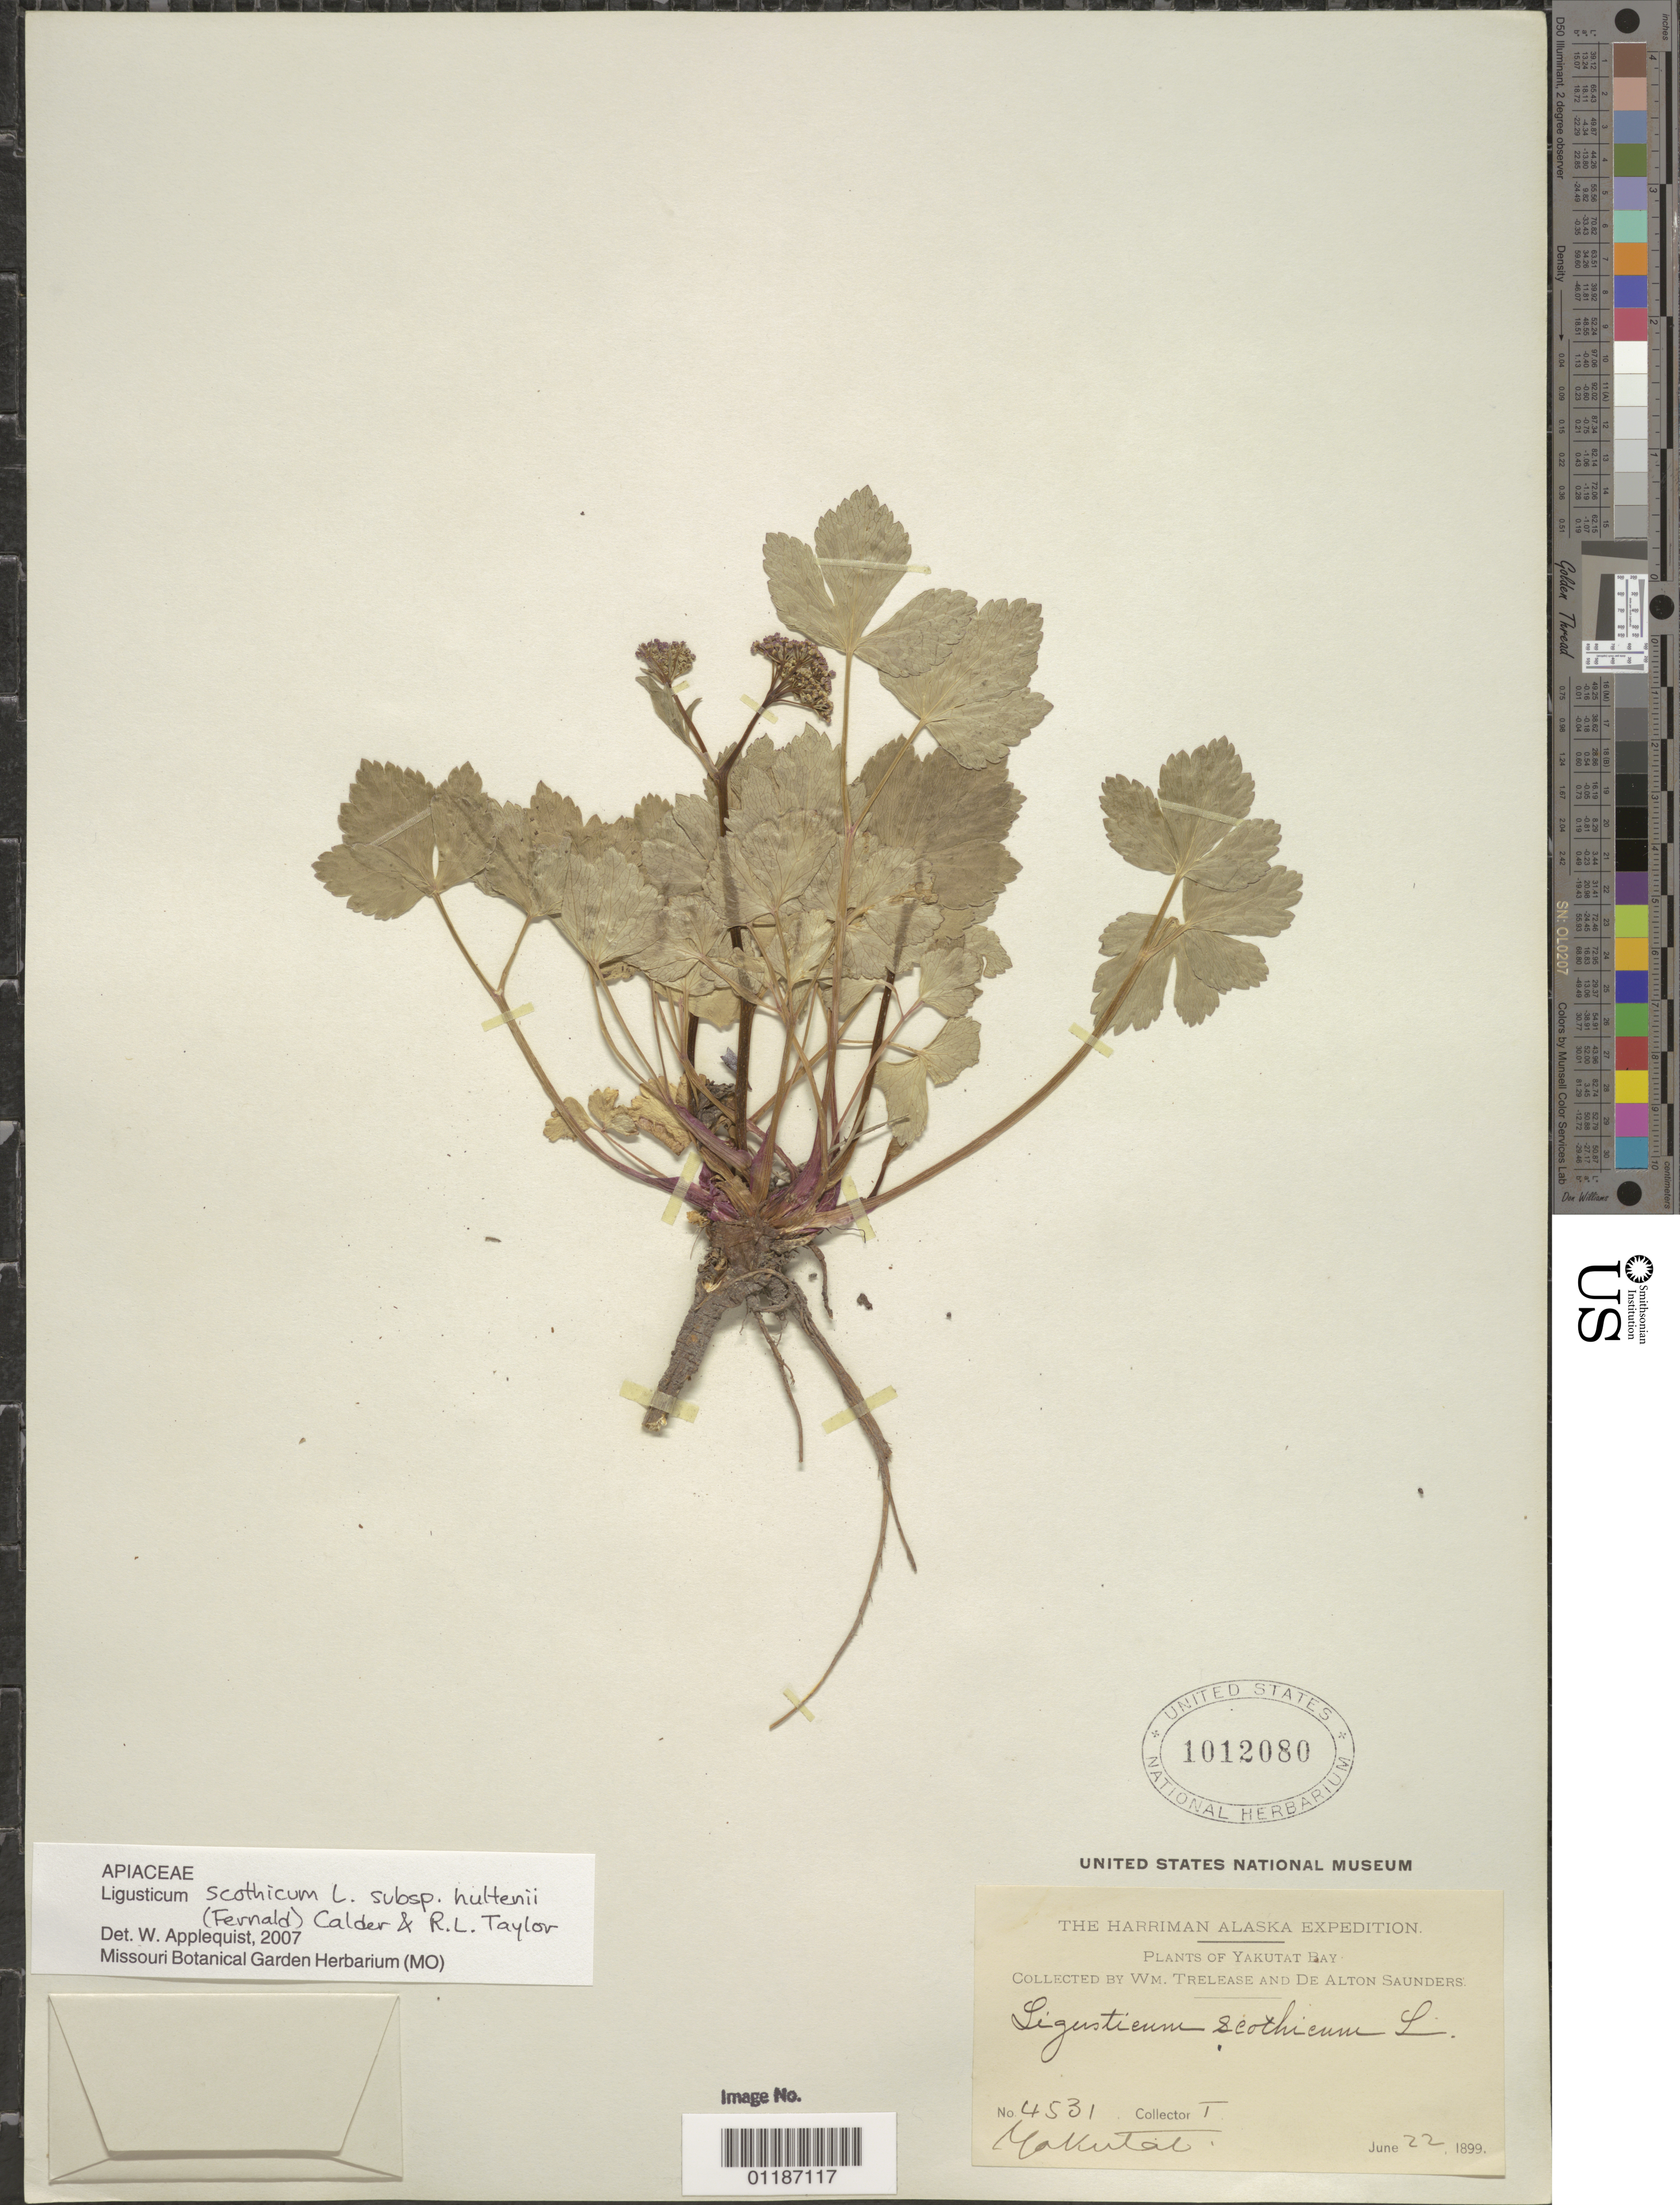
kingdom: Plantae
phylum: Tracheophyta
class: Magnoliopsida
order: Apiales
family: Apiaceae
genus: Ligusticum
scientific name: Ligusticum scoticum subsp. hultenii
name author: (Fernald) Calder & Roy L. Taylor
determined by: Applequist, W. L.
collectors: W. Trelease & D. Saunders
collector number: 4531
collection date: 1899-06-22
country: United States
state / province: Alaska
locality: Yakutat Bay.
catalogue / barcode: US 1012080